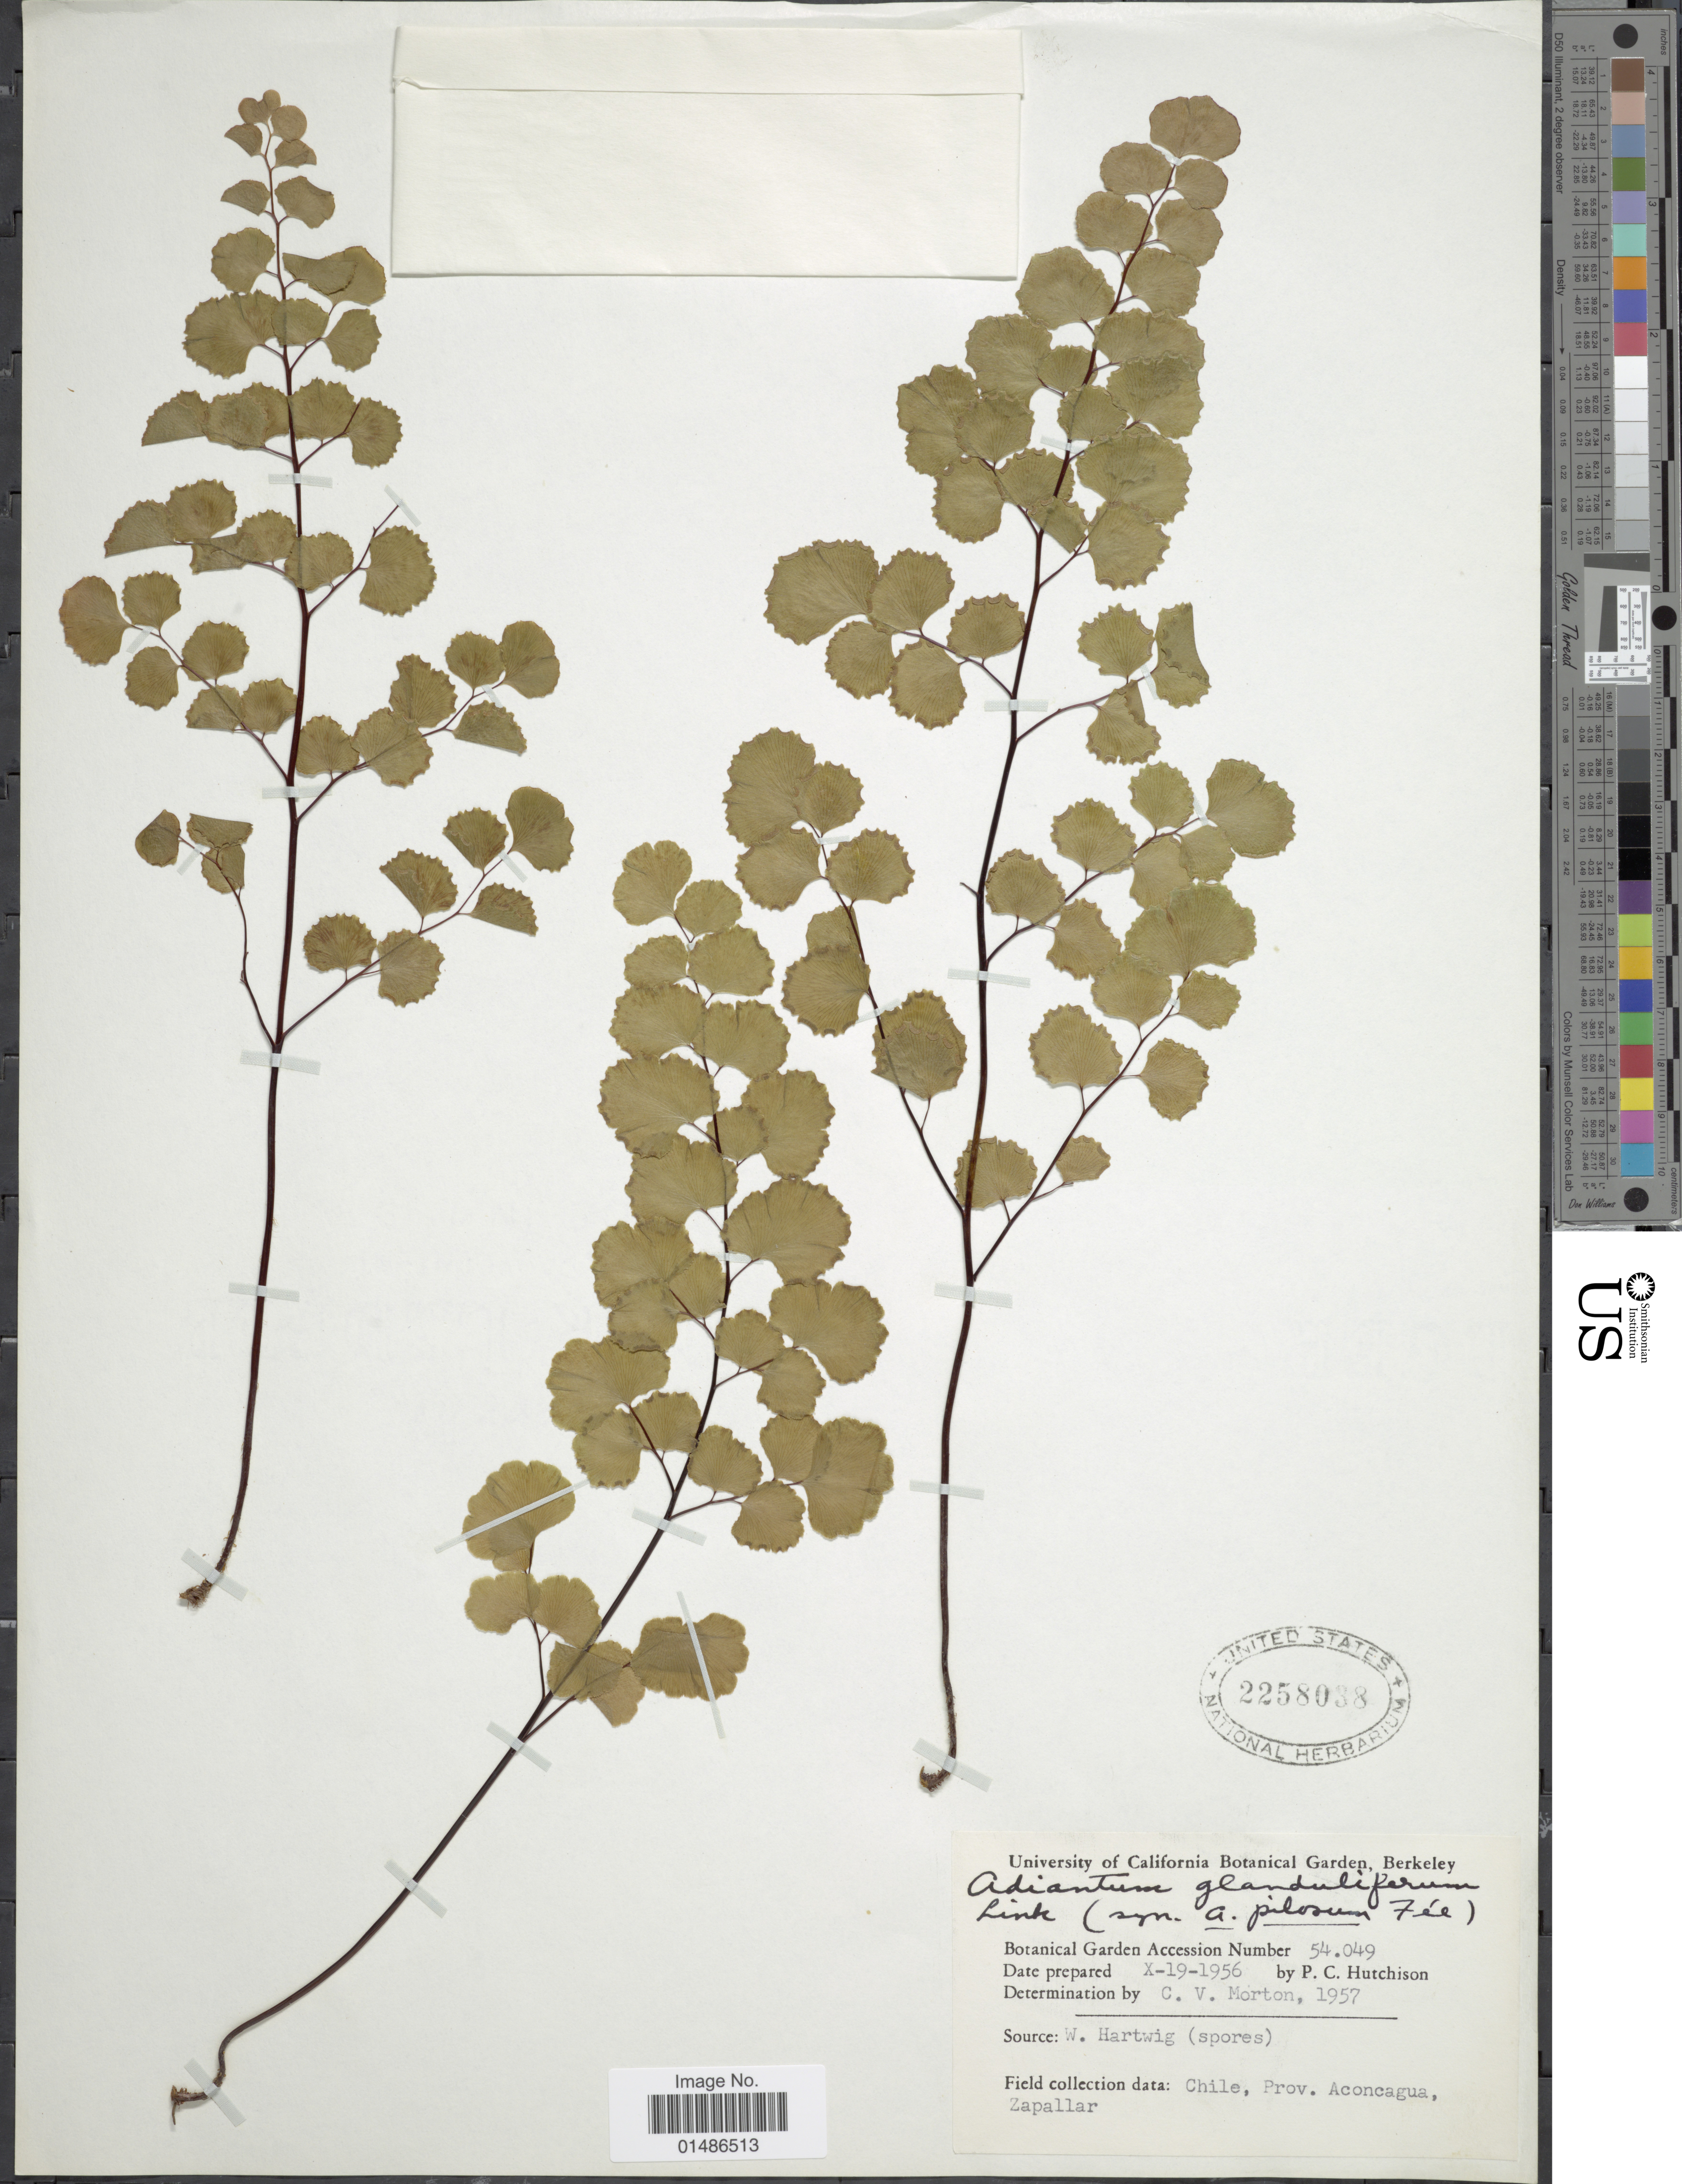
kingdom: Plantae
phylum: Tracheophyta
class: Polypodiopsida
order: Polypodiales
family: Pteridaceae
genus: Adiantum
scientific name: Adiantum glanduliferum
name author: Link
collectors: P. C. Hutchison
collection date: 1956-10-19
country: United States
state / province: California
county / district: Alameda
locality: University of California Botanical Garden, Berkeley.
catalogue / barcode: US 2258038